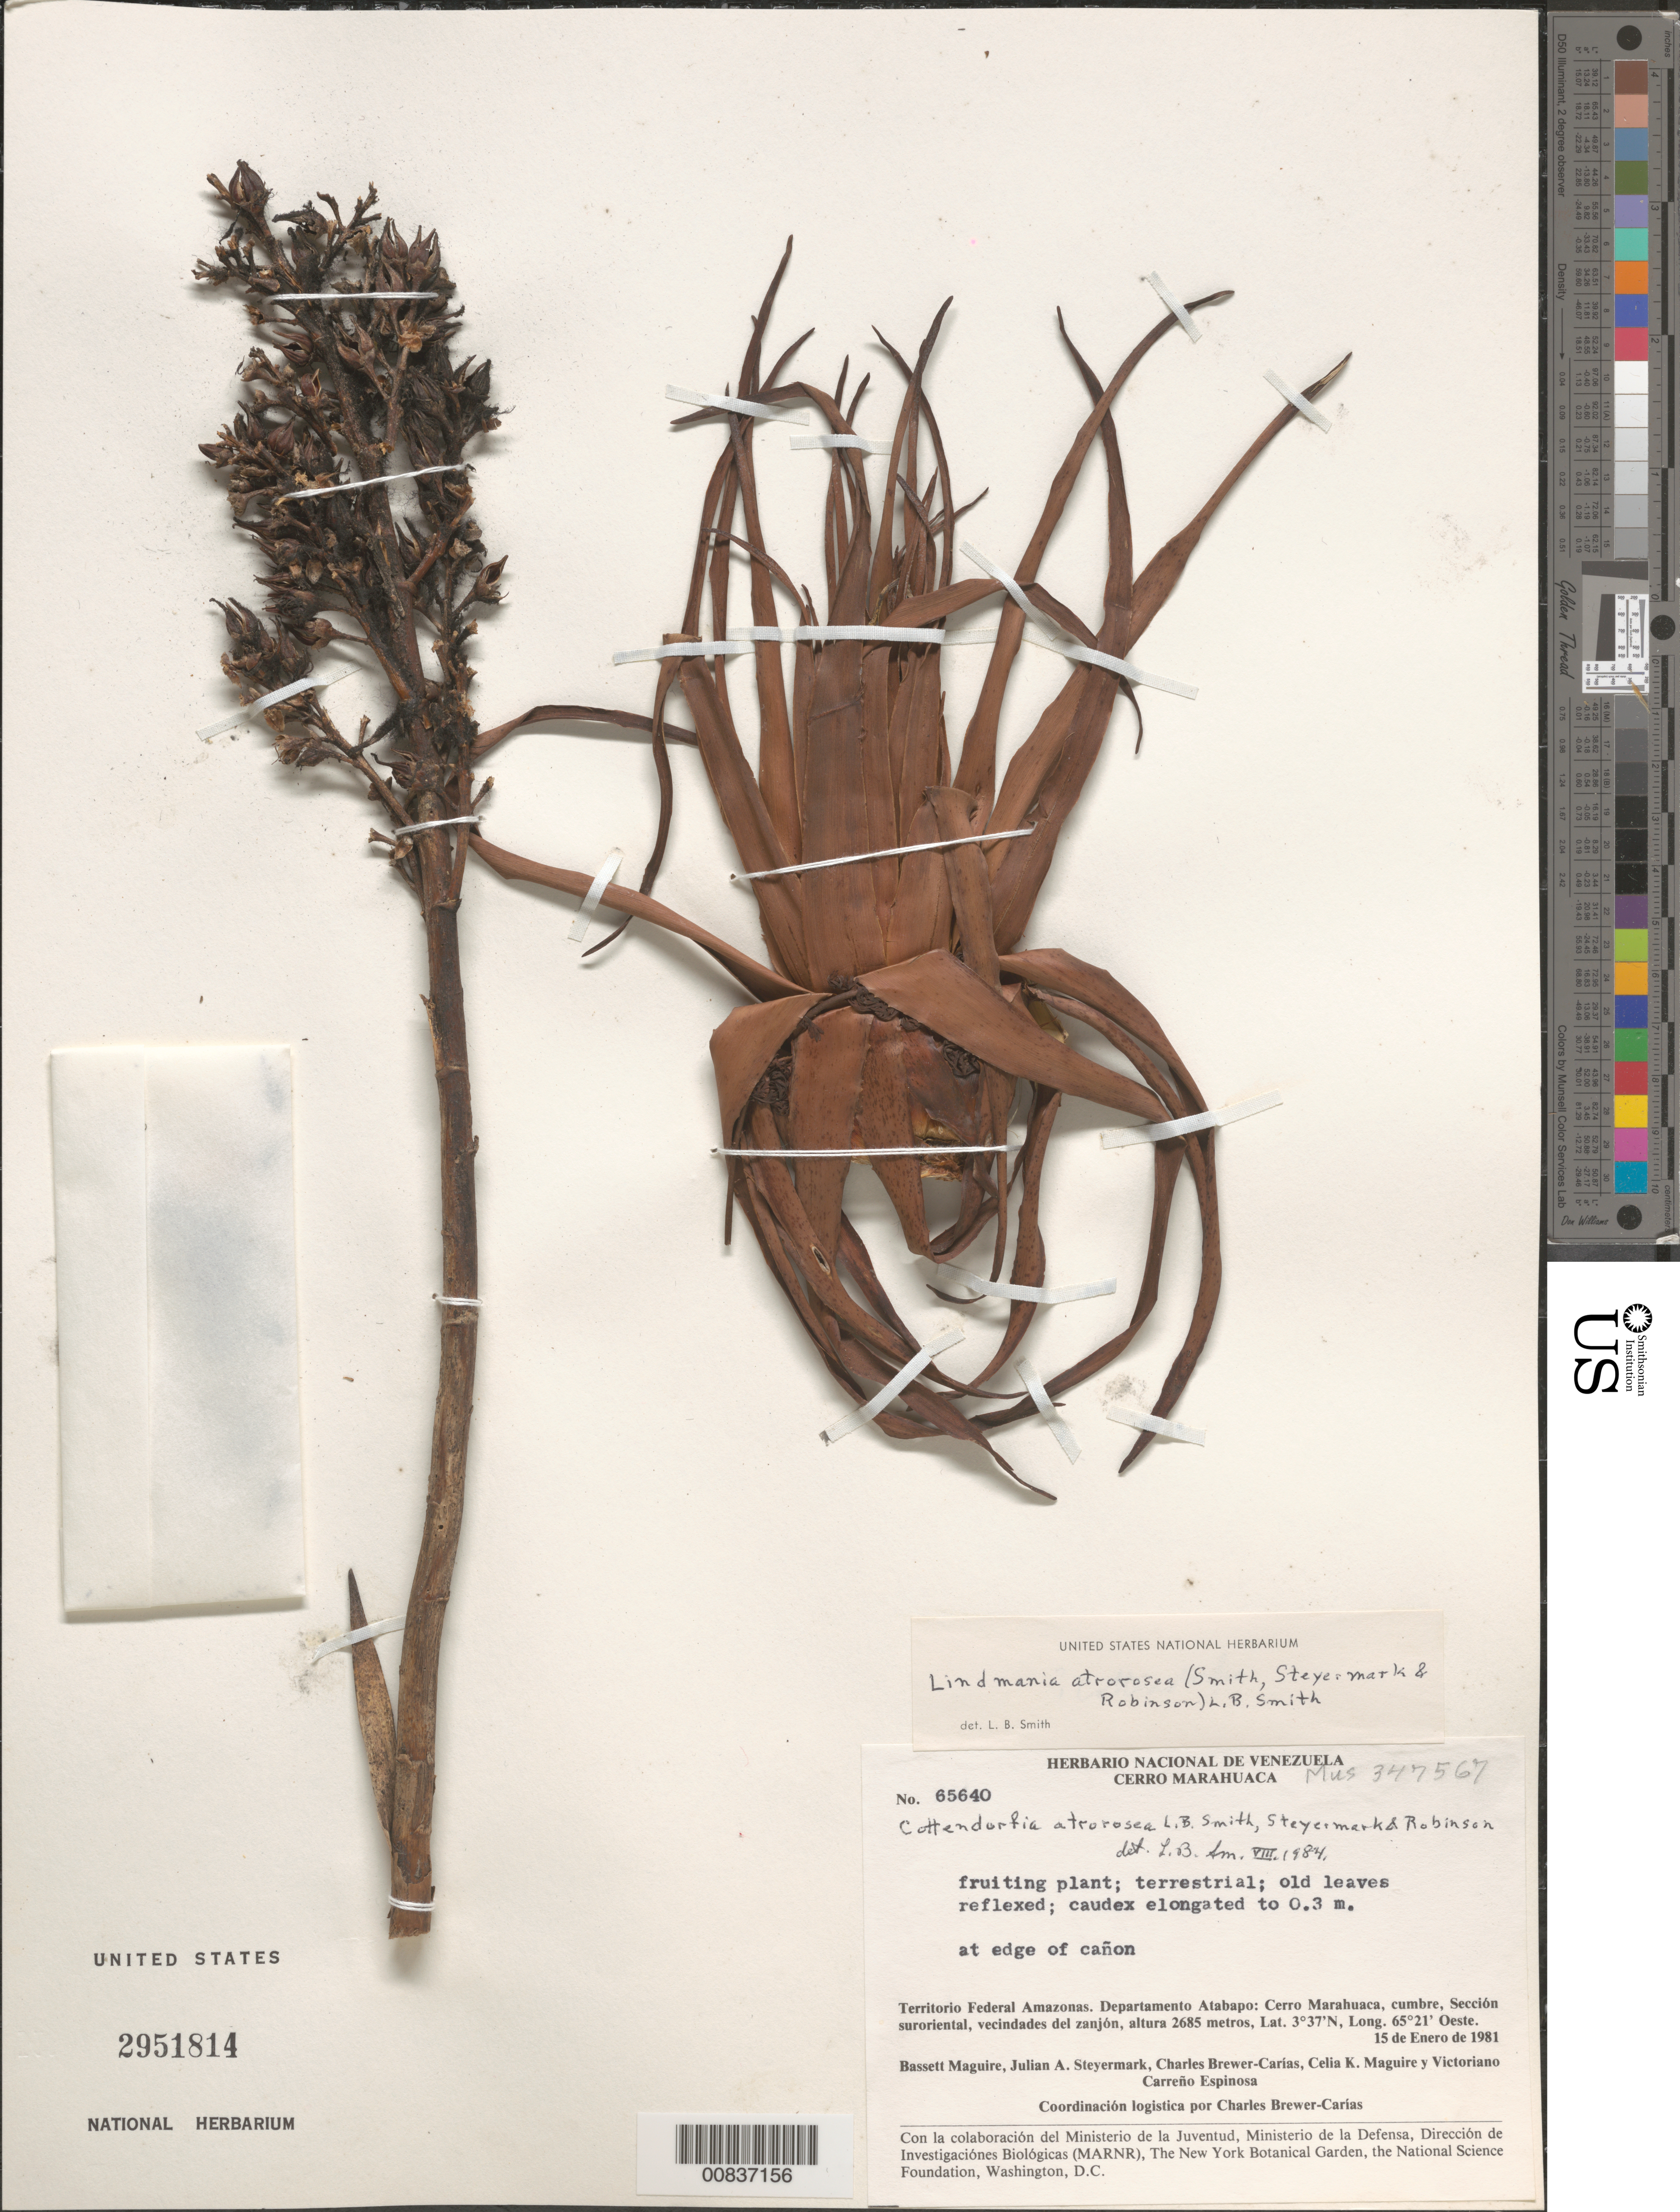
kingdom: Plantae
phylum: Tracheophyta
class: Liliopsida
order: Poales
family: Bromeliaceae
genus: Lindmania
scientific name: Lindmania atrorosea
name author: (L.B. Sm. et al.) L.B. Sm.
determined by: Smith, Lyman B., (US), NMNH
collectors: B. Maguire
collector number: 65640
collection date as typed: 15-Jan-81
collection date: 1981-01-15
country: Venezuela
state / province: Amazonas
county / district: Atabapo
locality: Cerro Marahuaca, sección SO, vic. del zanjón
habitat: Edge of cañon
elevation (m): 2685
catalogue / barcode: US 2951814